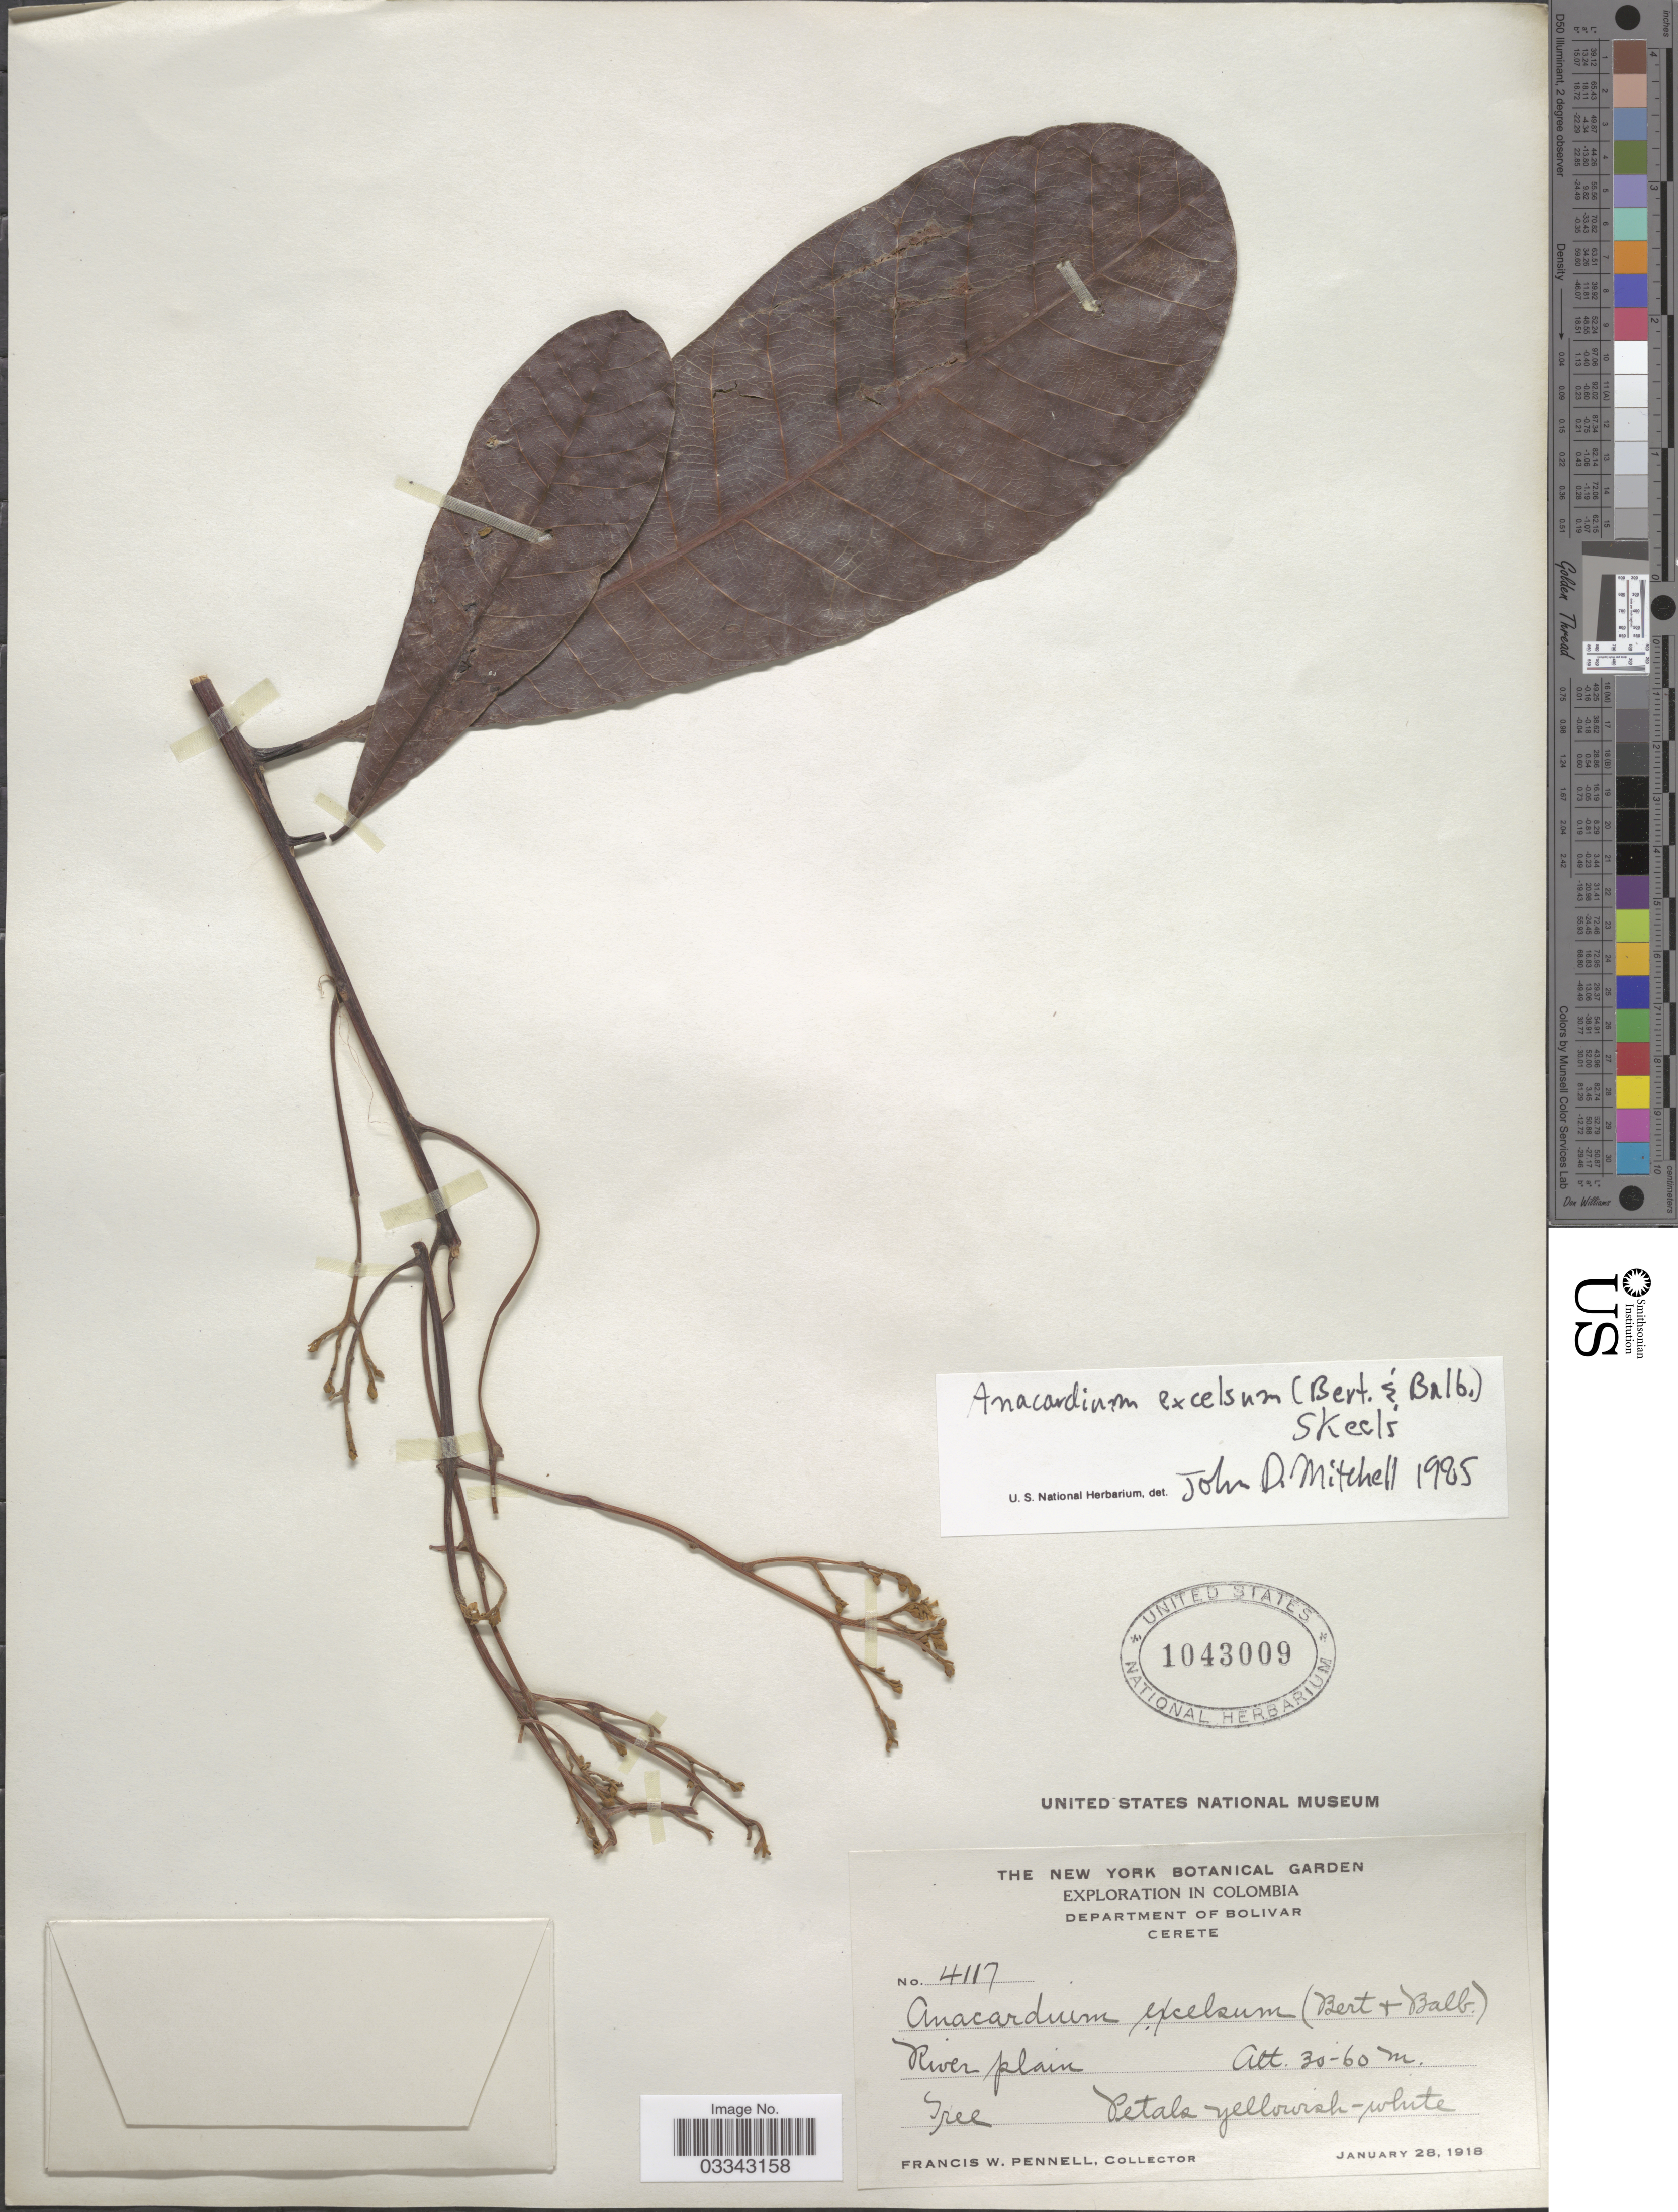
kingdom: Plantae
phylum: Tracheophyta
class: Magnoliopsida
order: Sapindales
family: Anacardiaceae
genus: Anacardium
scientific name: Anacardium excelsum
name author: (Kunth) Skeels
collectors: F. W. Pennell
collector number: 4117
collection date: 1918-01-28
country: Colombia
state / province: Bolívar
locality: Department of Bolivar. Cerete. River plain.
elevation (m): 30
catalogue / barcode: US 1043009